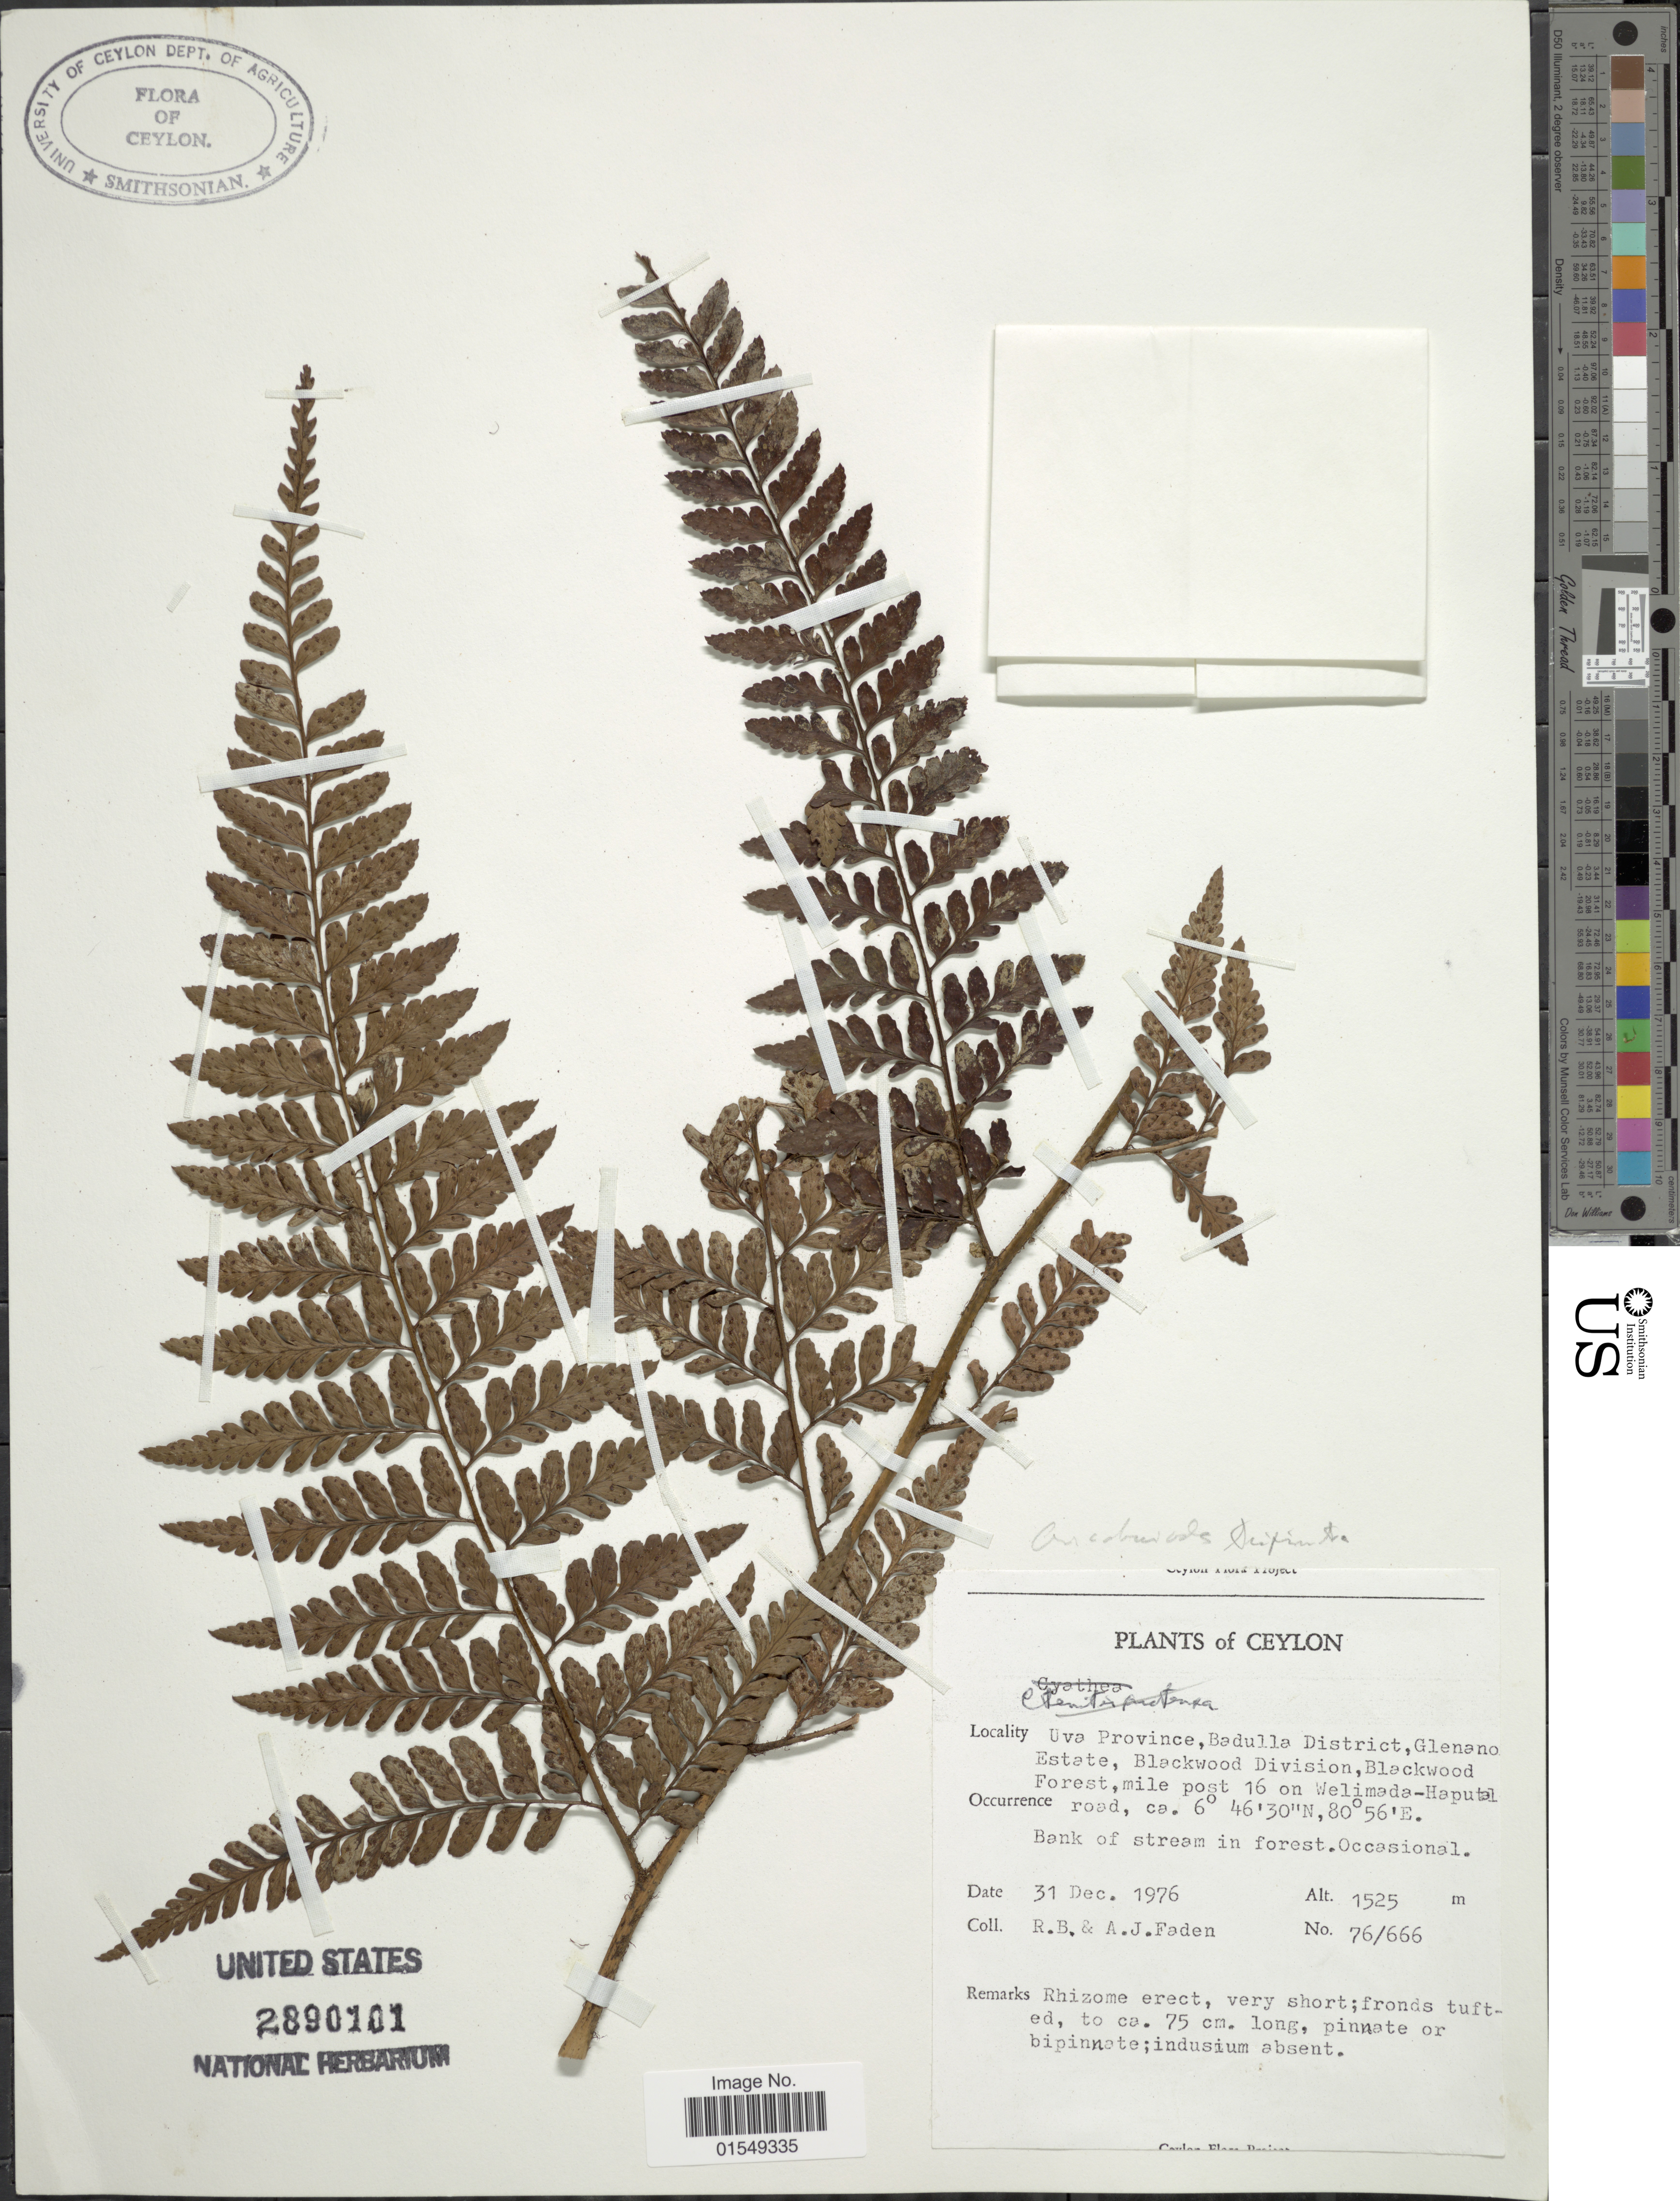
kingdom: Plantae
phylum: Tracheophyta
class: Polypodiopsida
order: Polypodiales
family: Dryopteridaceae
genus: Arachniodes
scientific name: Arachniodes tripinnata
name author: (Goldm.) Sledge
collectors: R. B. Faden & A. J. Faden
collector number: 76/666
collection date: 1976-12-31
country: Sri Lanka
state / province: Uva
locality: Ceylon, Uva Province, Badulla District, Glenano Estate, Blackwood Division, Blackwood Forest, mile post 16 on Welimada-Haputal road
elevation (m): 1525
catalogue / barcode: US 2890101